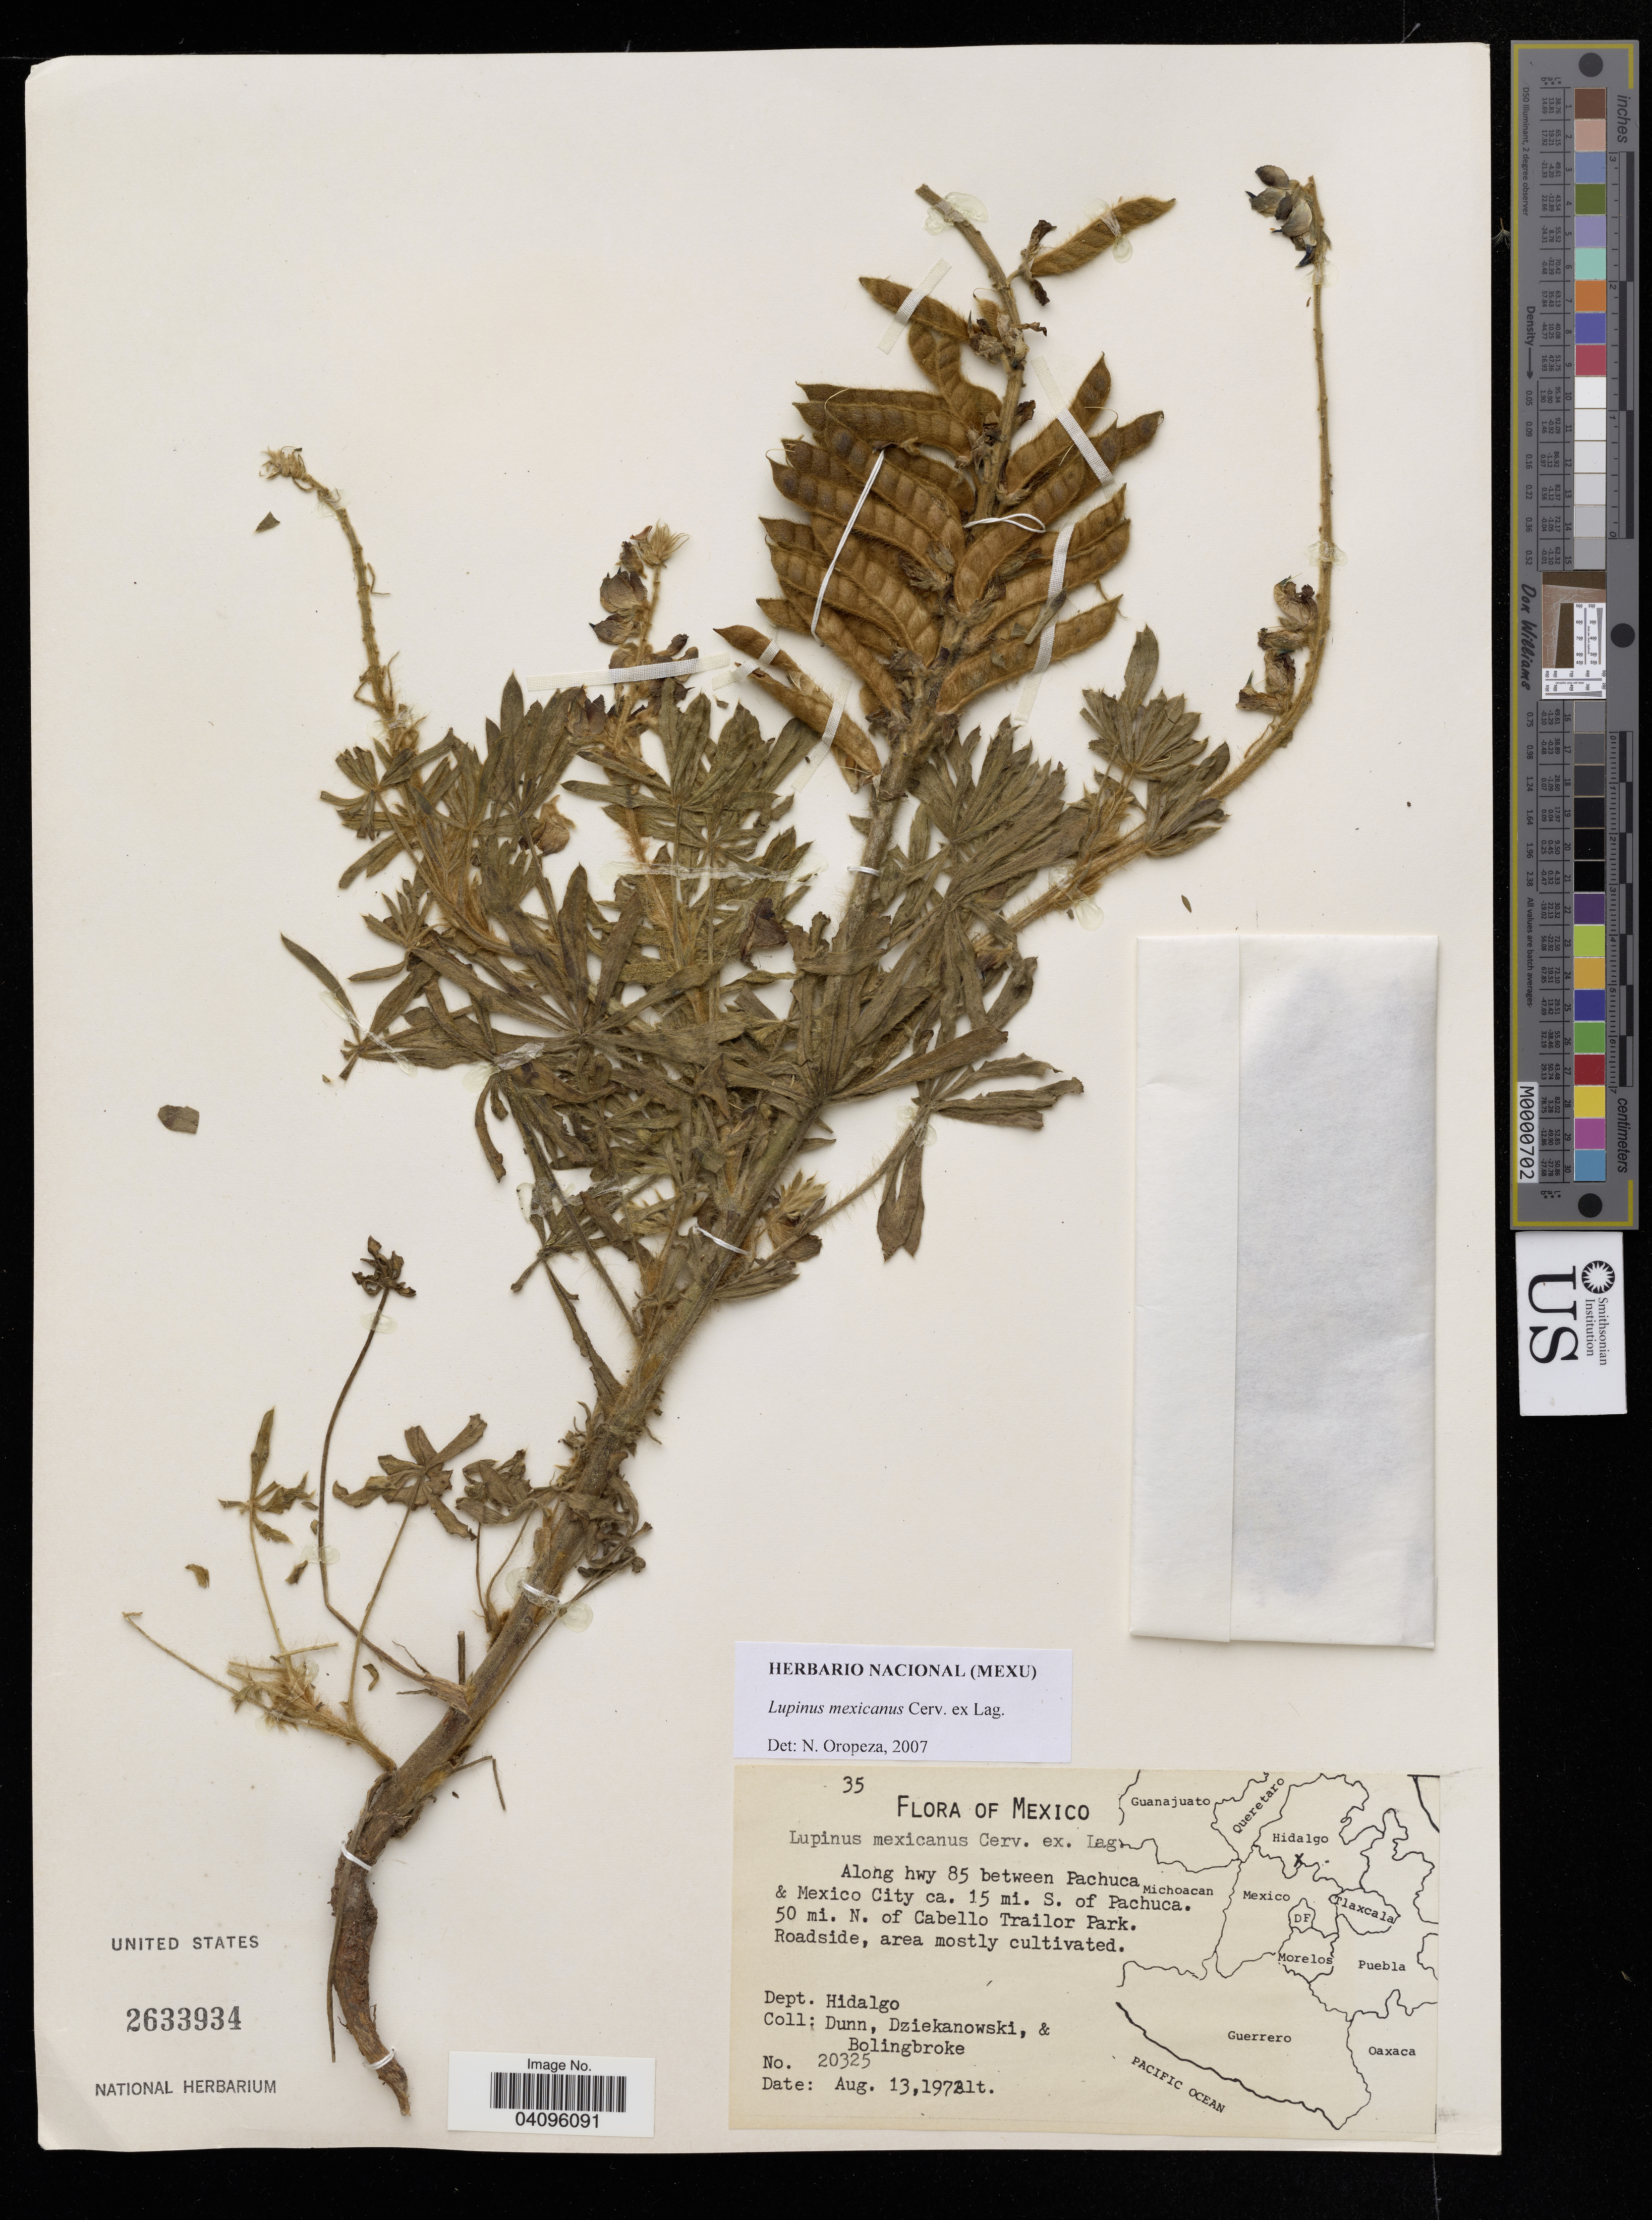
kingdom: Plantae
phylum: Tracheophyta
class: Magnoliopsida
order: Fabales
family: Fabaceae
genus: Lupinus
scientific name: Lupinus mexicanus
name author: Cerv. ex Lag.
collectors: -- Dunn, Dziekanowski & -. Bolingbroke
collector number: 20325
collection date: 1972-08-13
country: Mexico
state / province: Hidalgo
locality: Along hwy 85 between Pachuca & Mexico City ca. 15 mi. S. of Pachuca. 50 mi. N. of Cabello Trailor Park.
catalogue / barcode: US 2633934